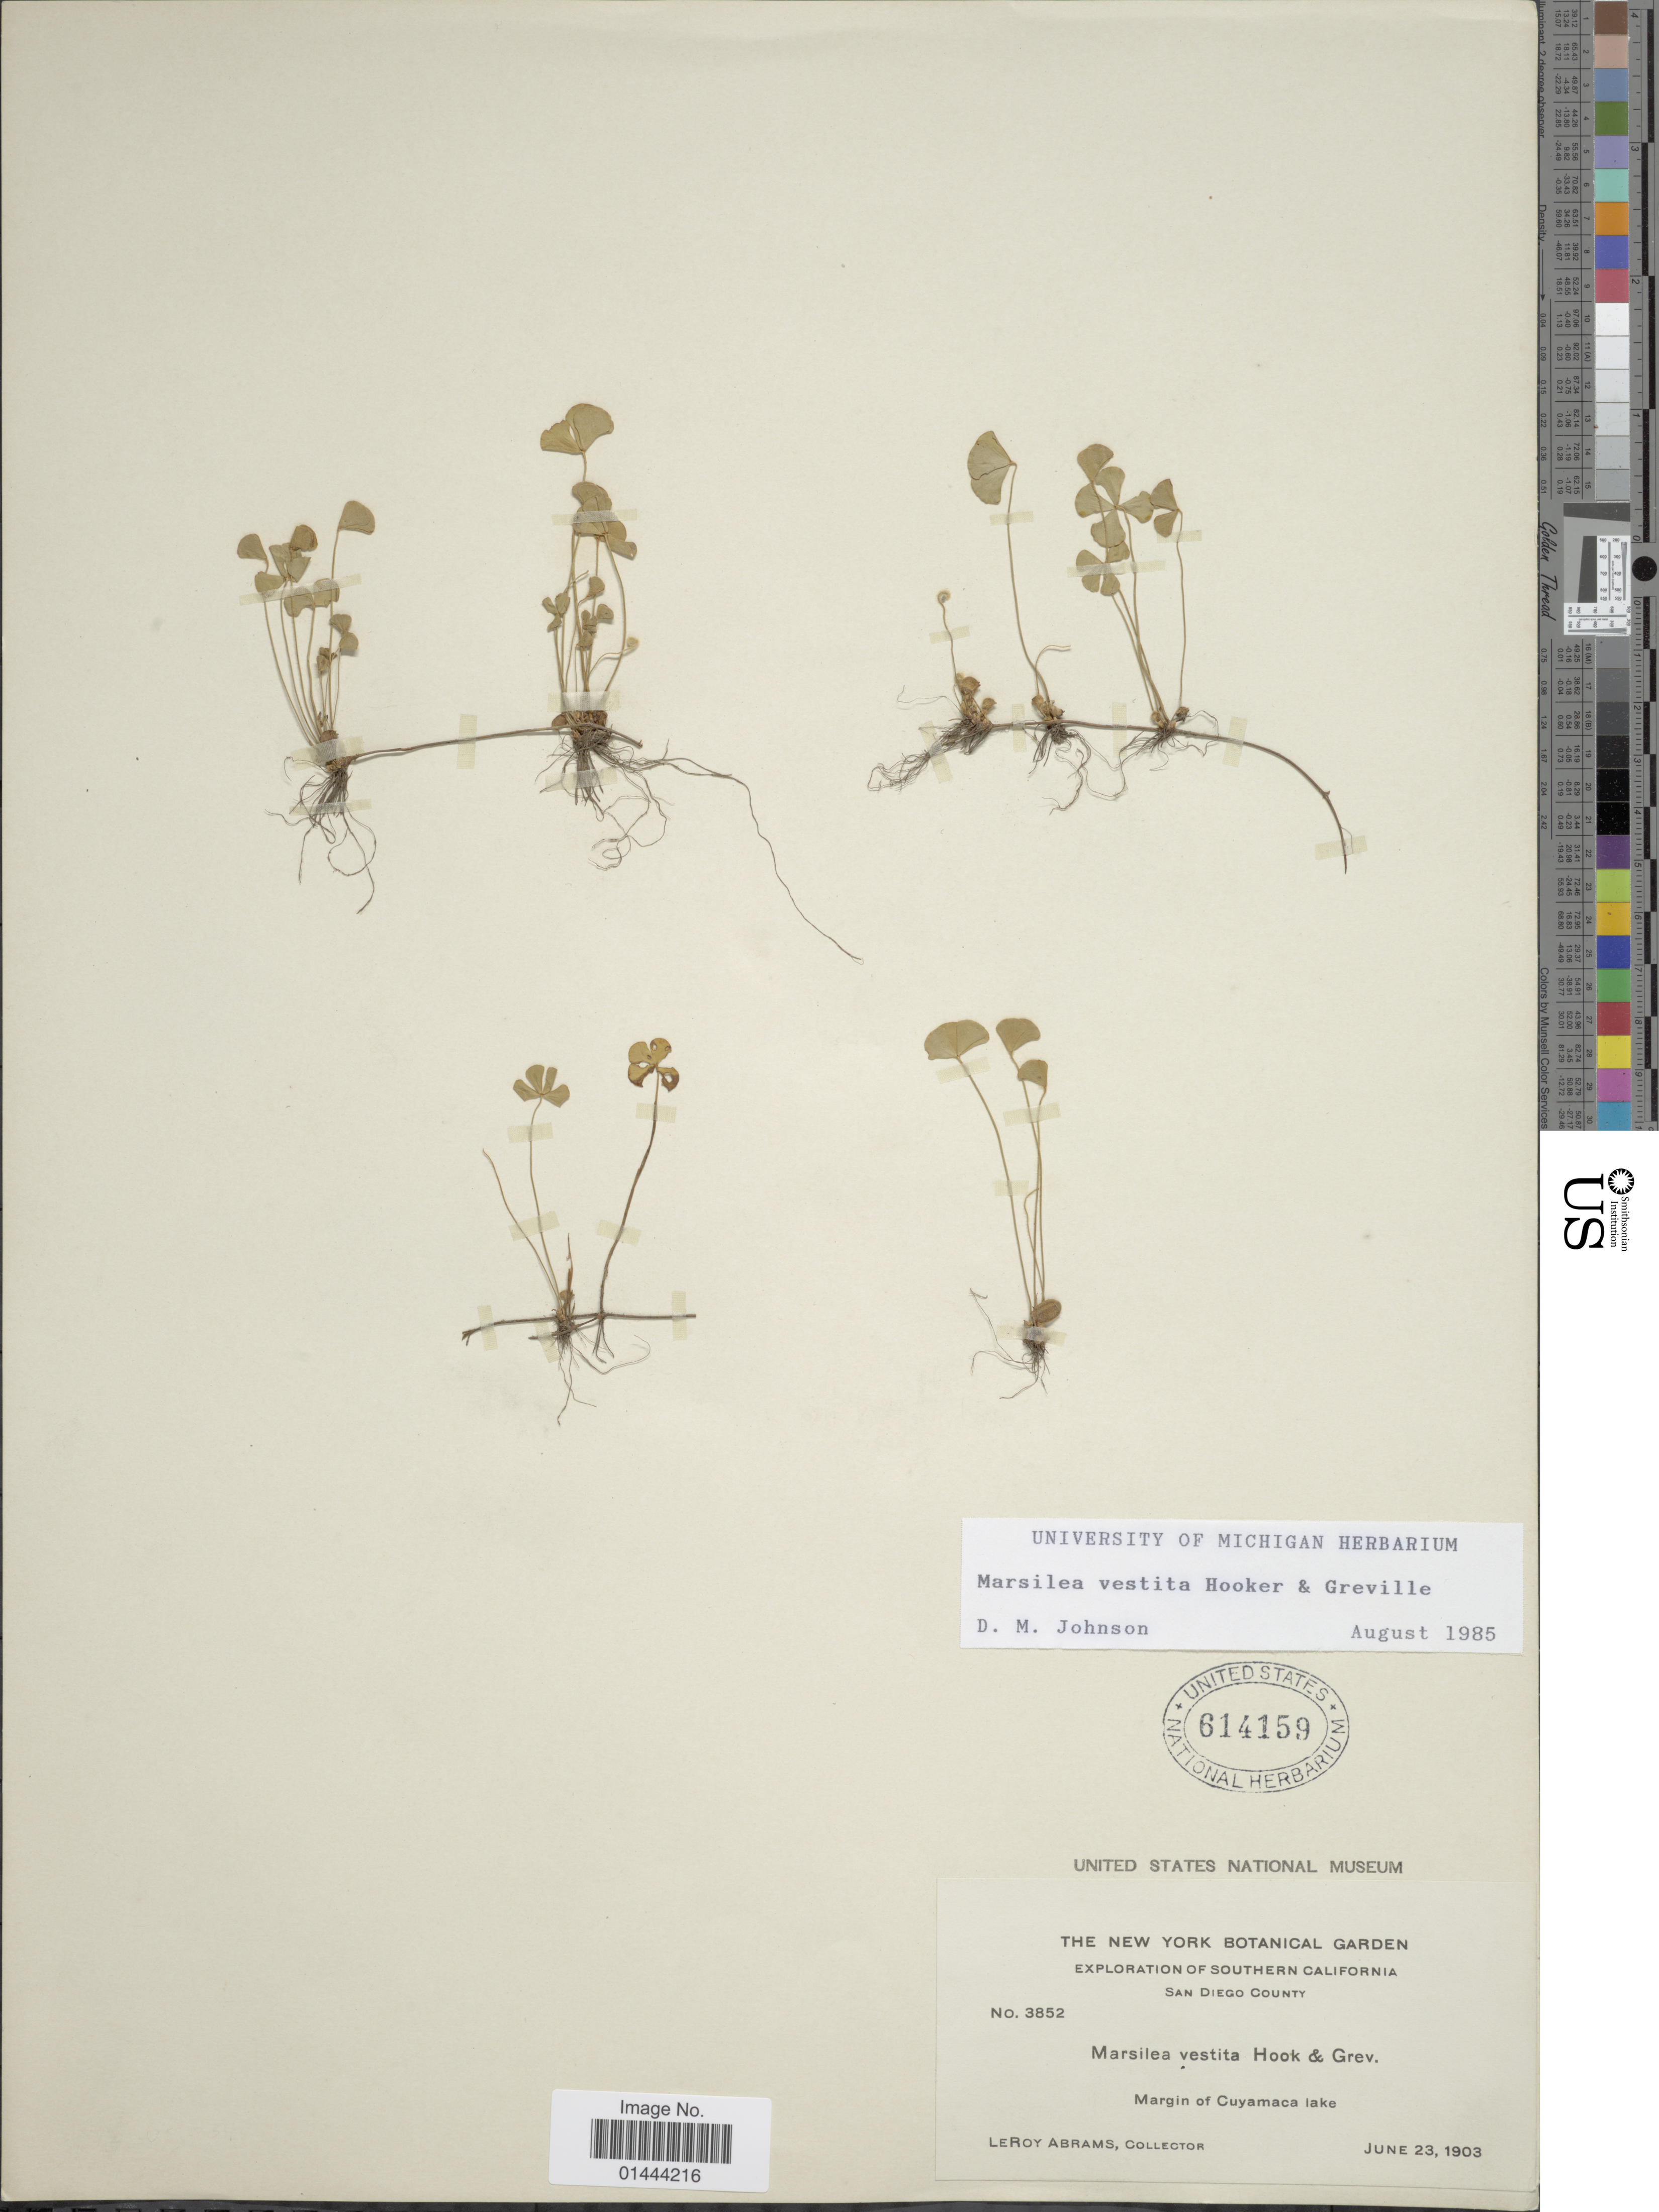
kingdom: Plantae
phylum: Tracheophyta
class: Polypodiopsida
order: Salviniales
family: Marsileaceae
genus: Marsilea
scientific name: Marsilea vestita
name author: Hook. & Grev.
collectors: L. Abrams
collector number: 3852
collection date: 1903-06-23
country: United States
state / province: California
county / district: San Diego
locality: Southern California,San Diego County, margin of Cuyamaca lake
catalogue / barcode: US 614159